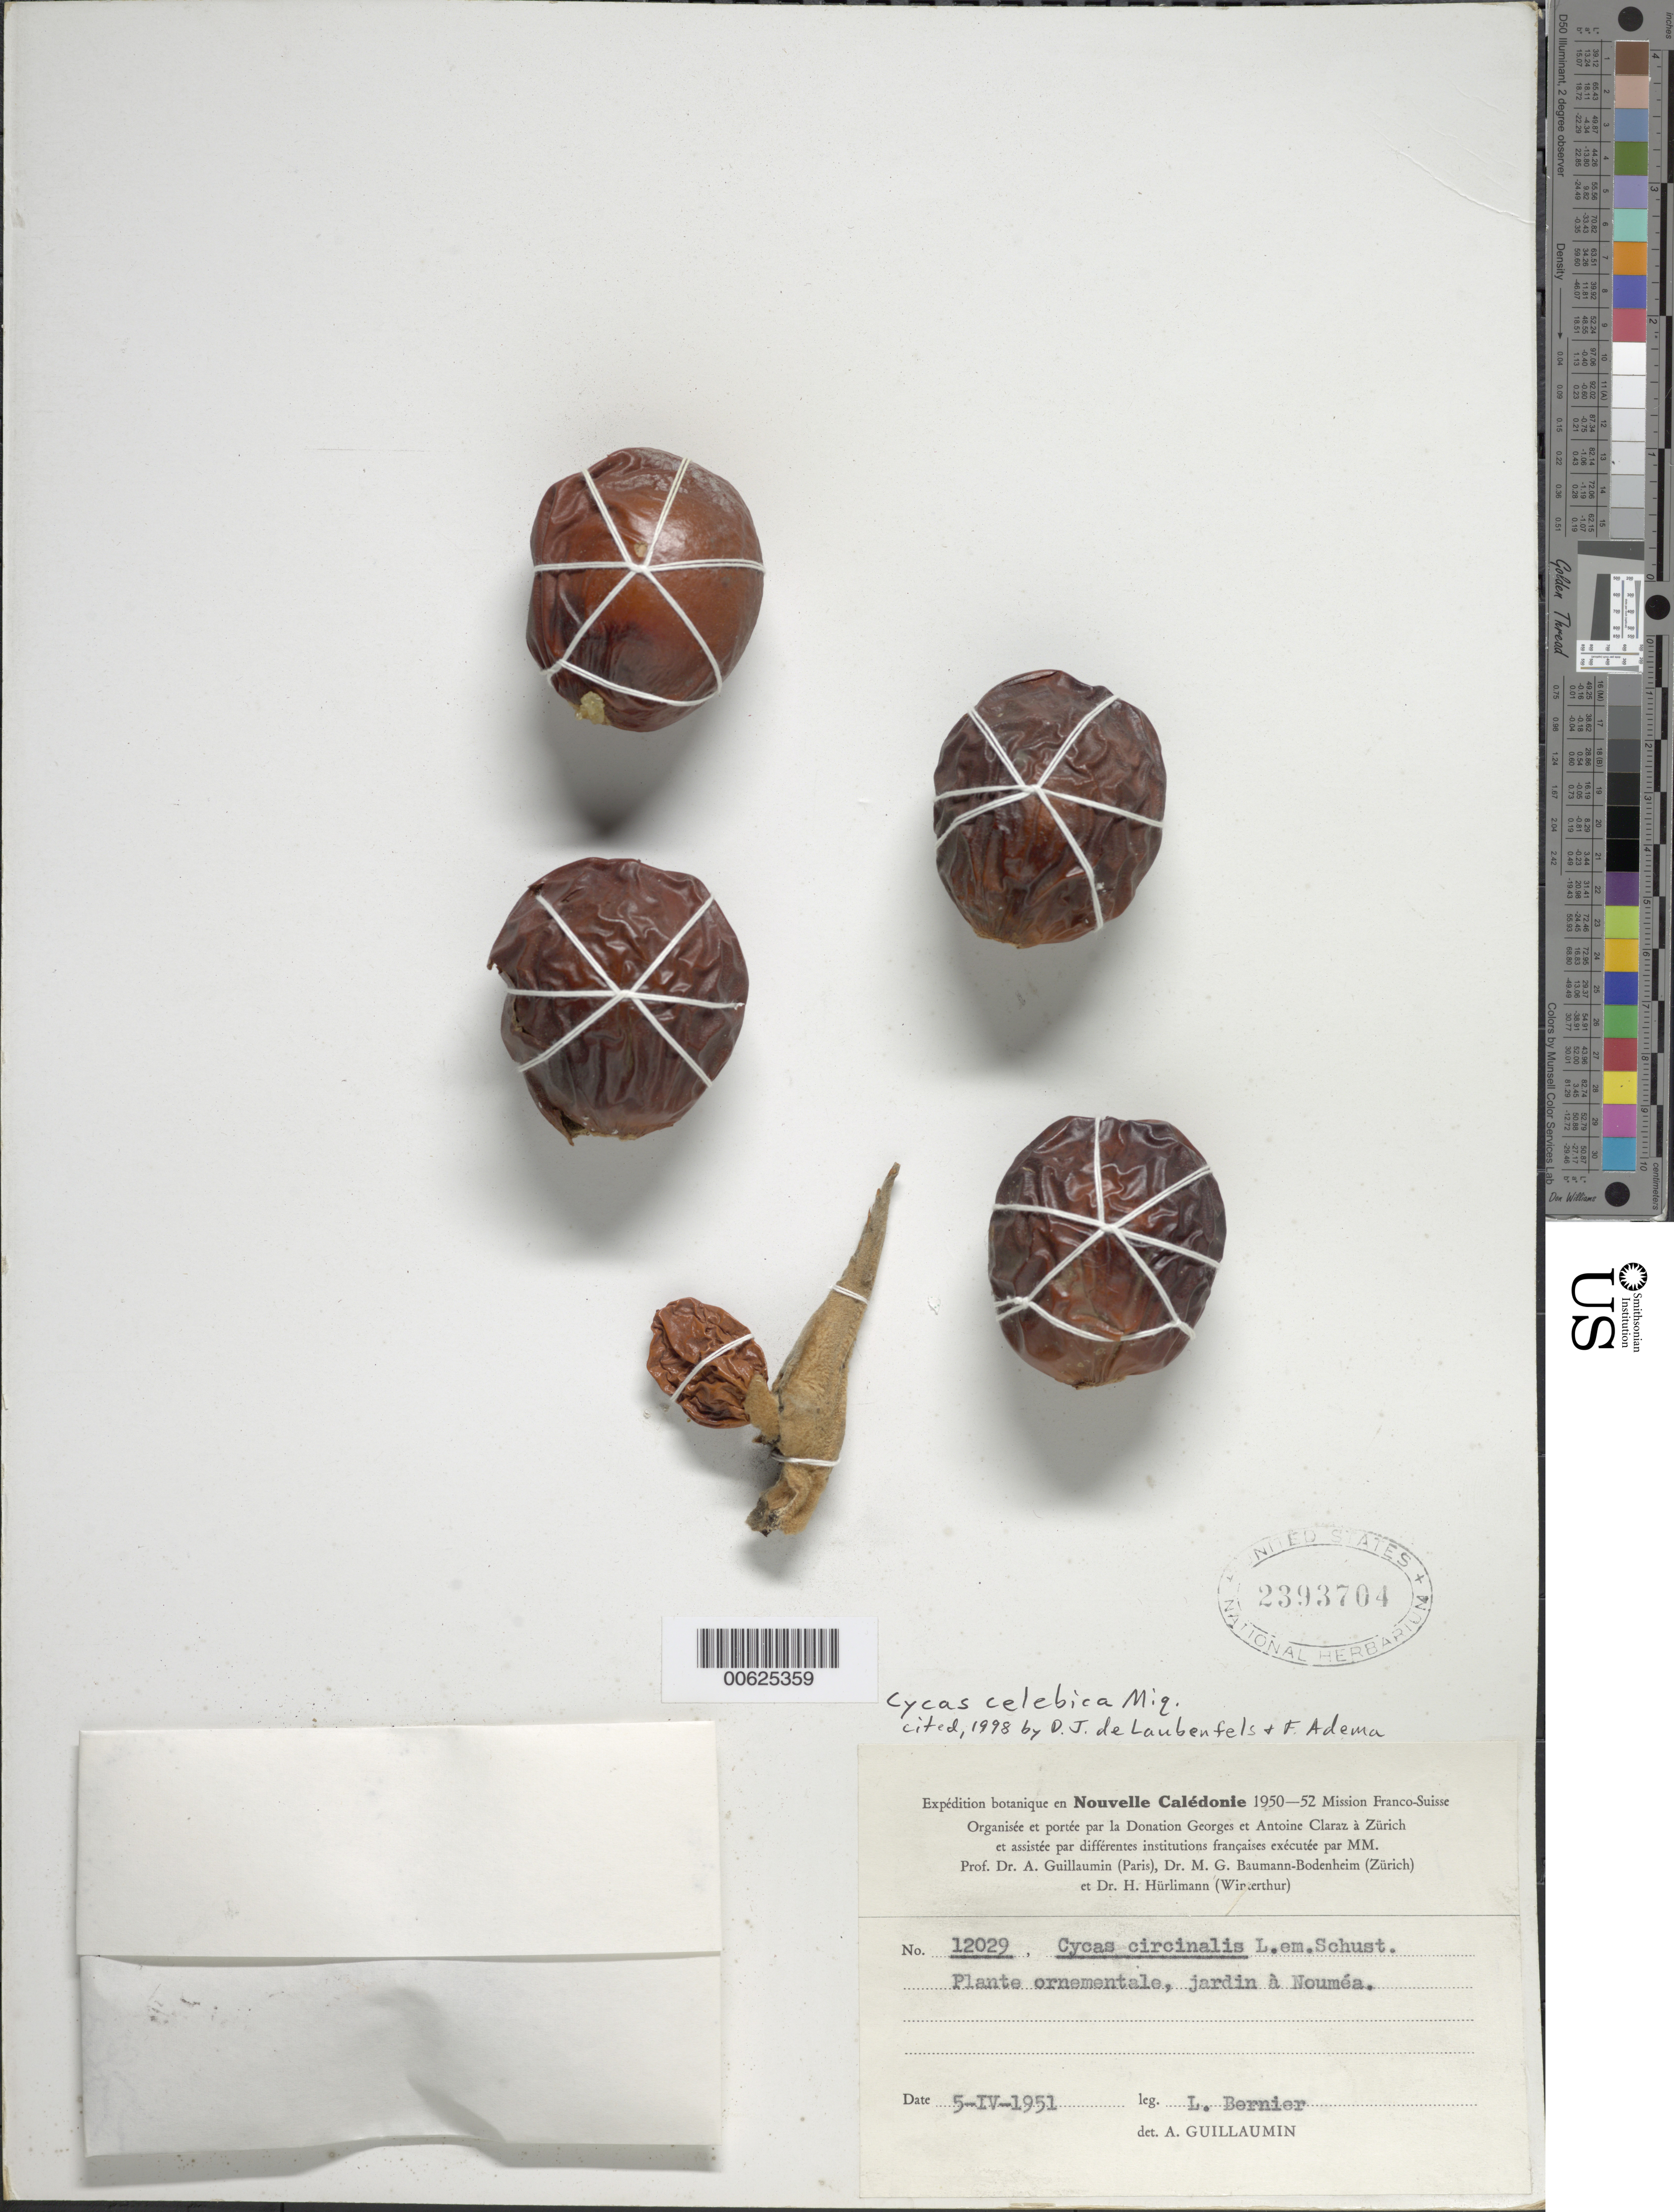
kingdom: Plantae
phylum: Tracheophyta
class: Cycadopsida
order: Cycadales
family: Cycadaceae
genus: Cycas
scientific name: Cycas celebica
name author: Miq.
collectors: L. Bernier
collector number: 12029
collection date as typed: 05 Apr 1951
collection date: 1951-04-05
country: New Caledonia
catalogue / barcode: US 2393704